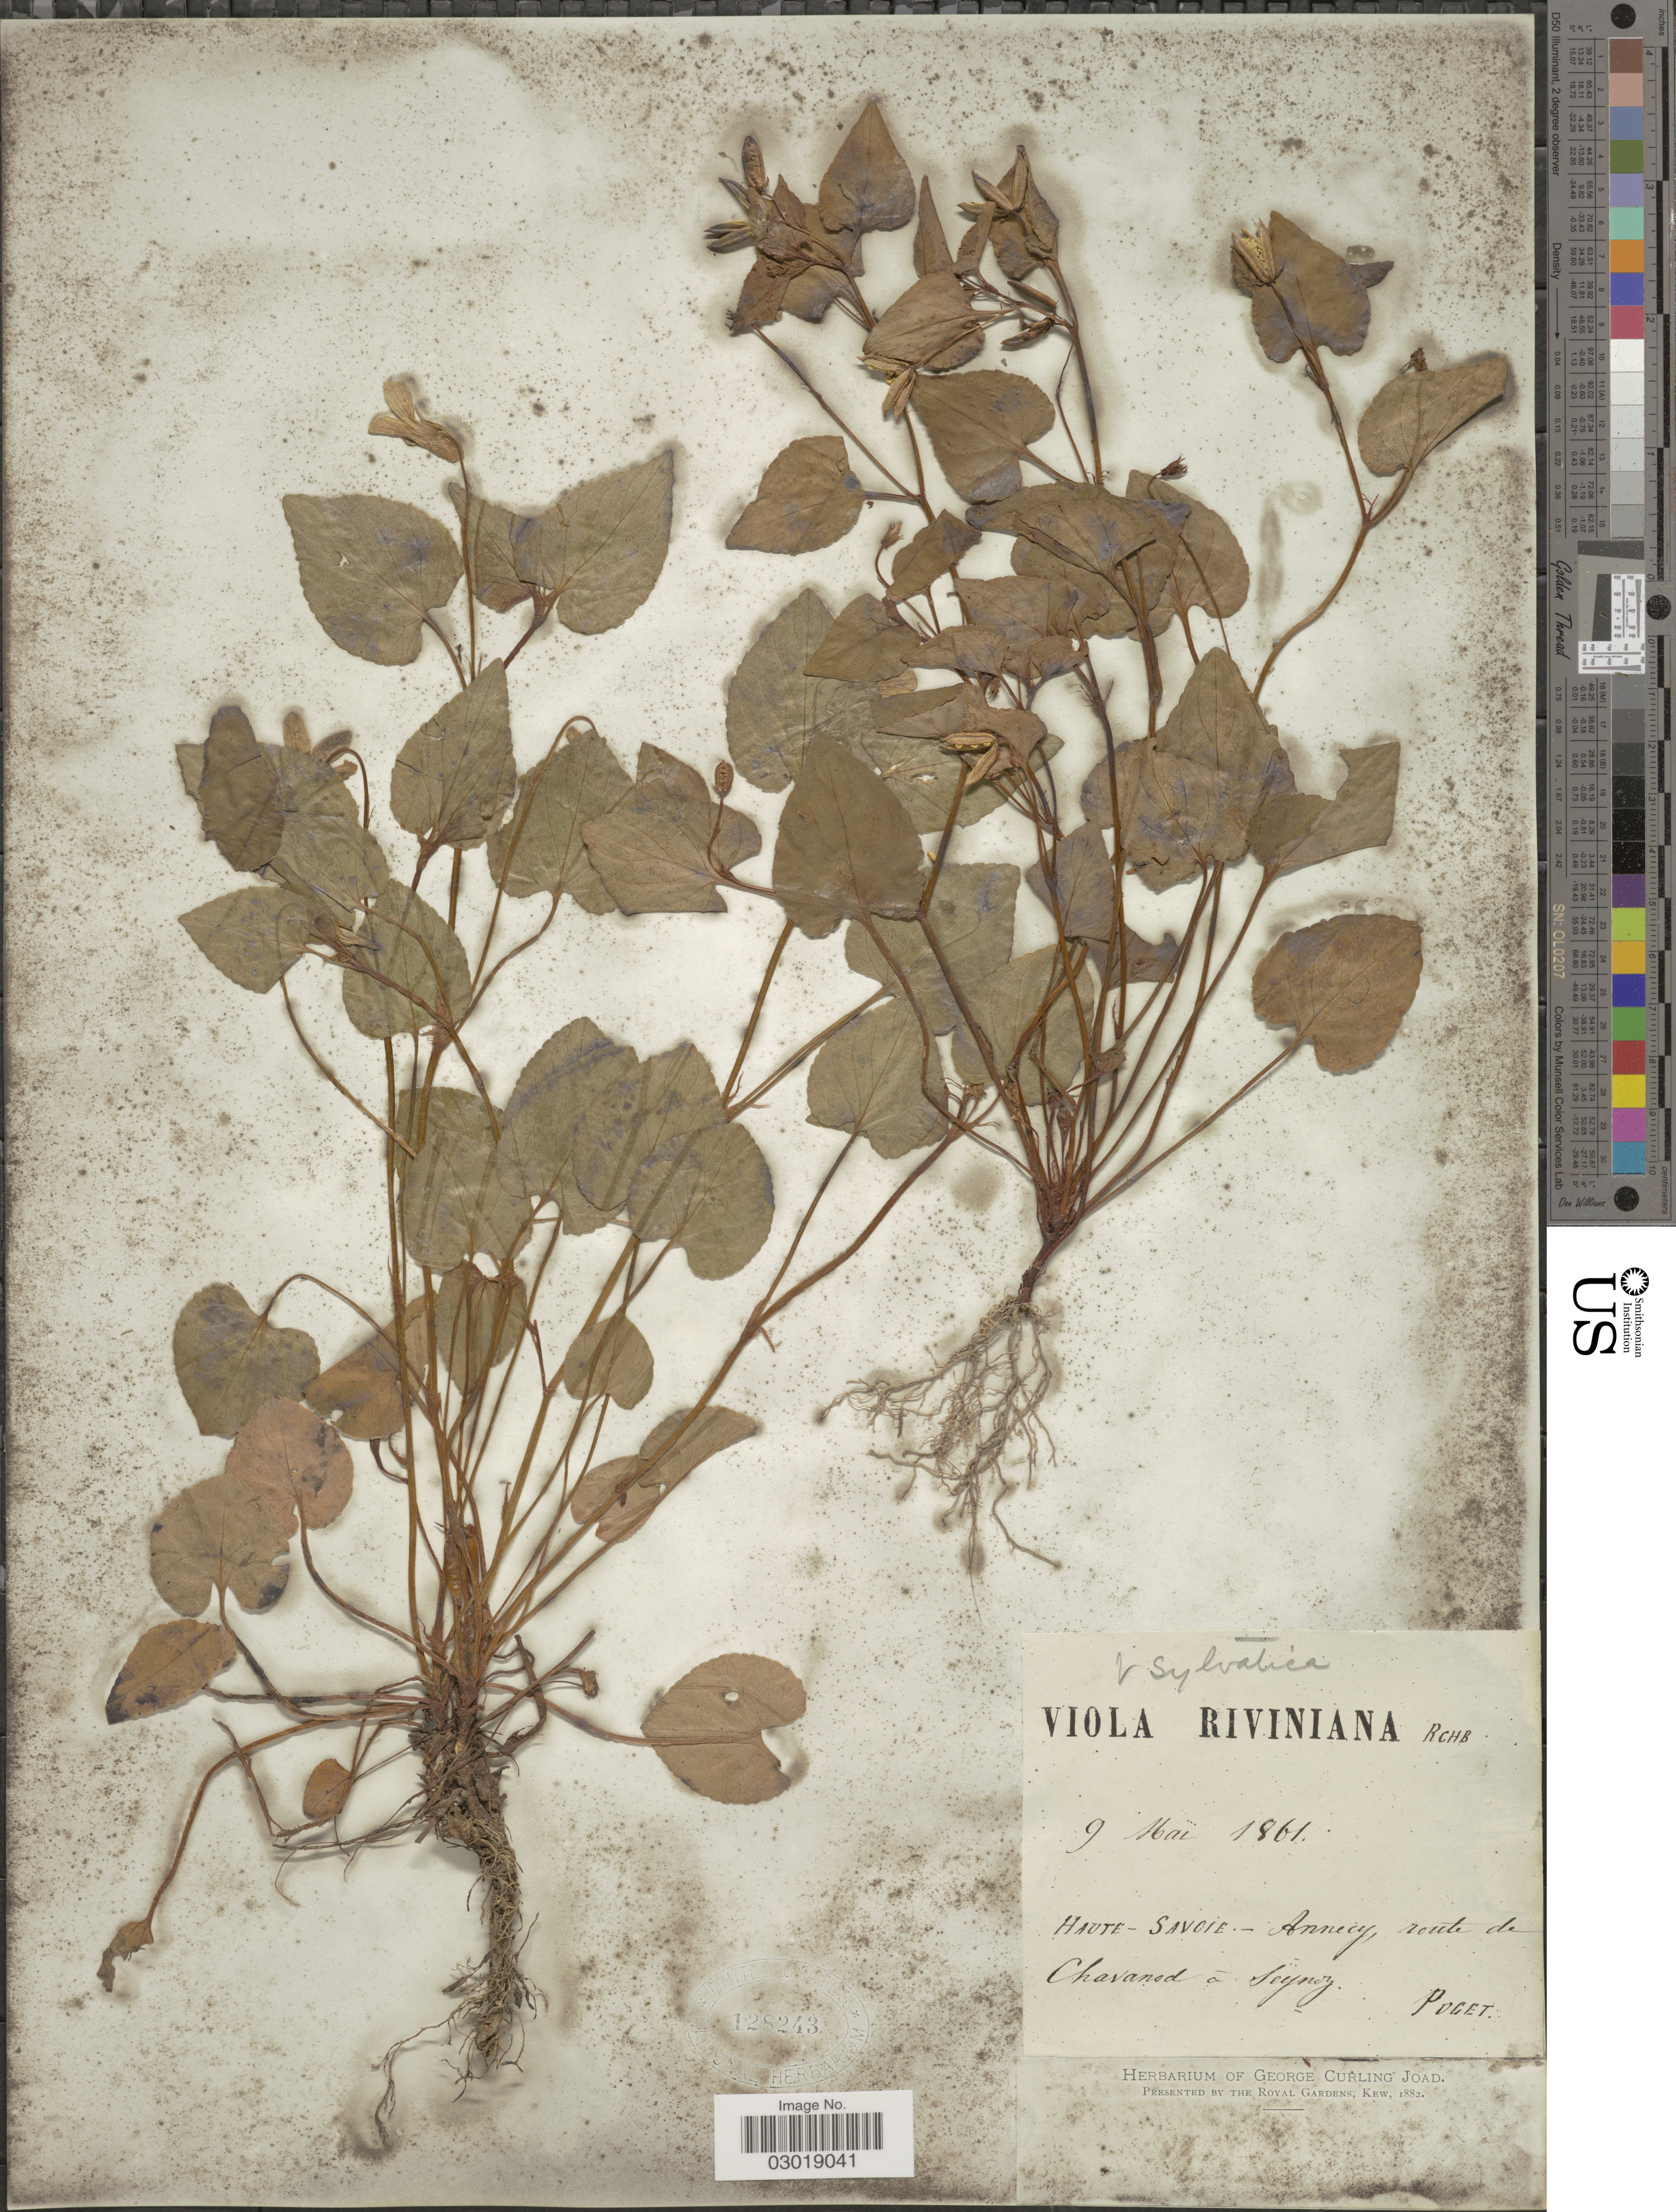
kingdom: Plantae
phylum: Tracheophyta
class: Magnoliopsida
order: Malpighiales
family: Violaceae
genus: Viola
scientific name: Viola riviniana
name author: Rchb.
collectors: Poget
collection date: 1861-05-09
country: France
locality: Haute-Savoie.-Annecy, route de Chavanod á Seynoy [interpreted].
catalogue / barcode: US 128243